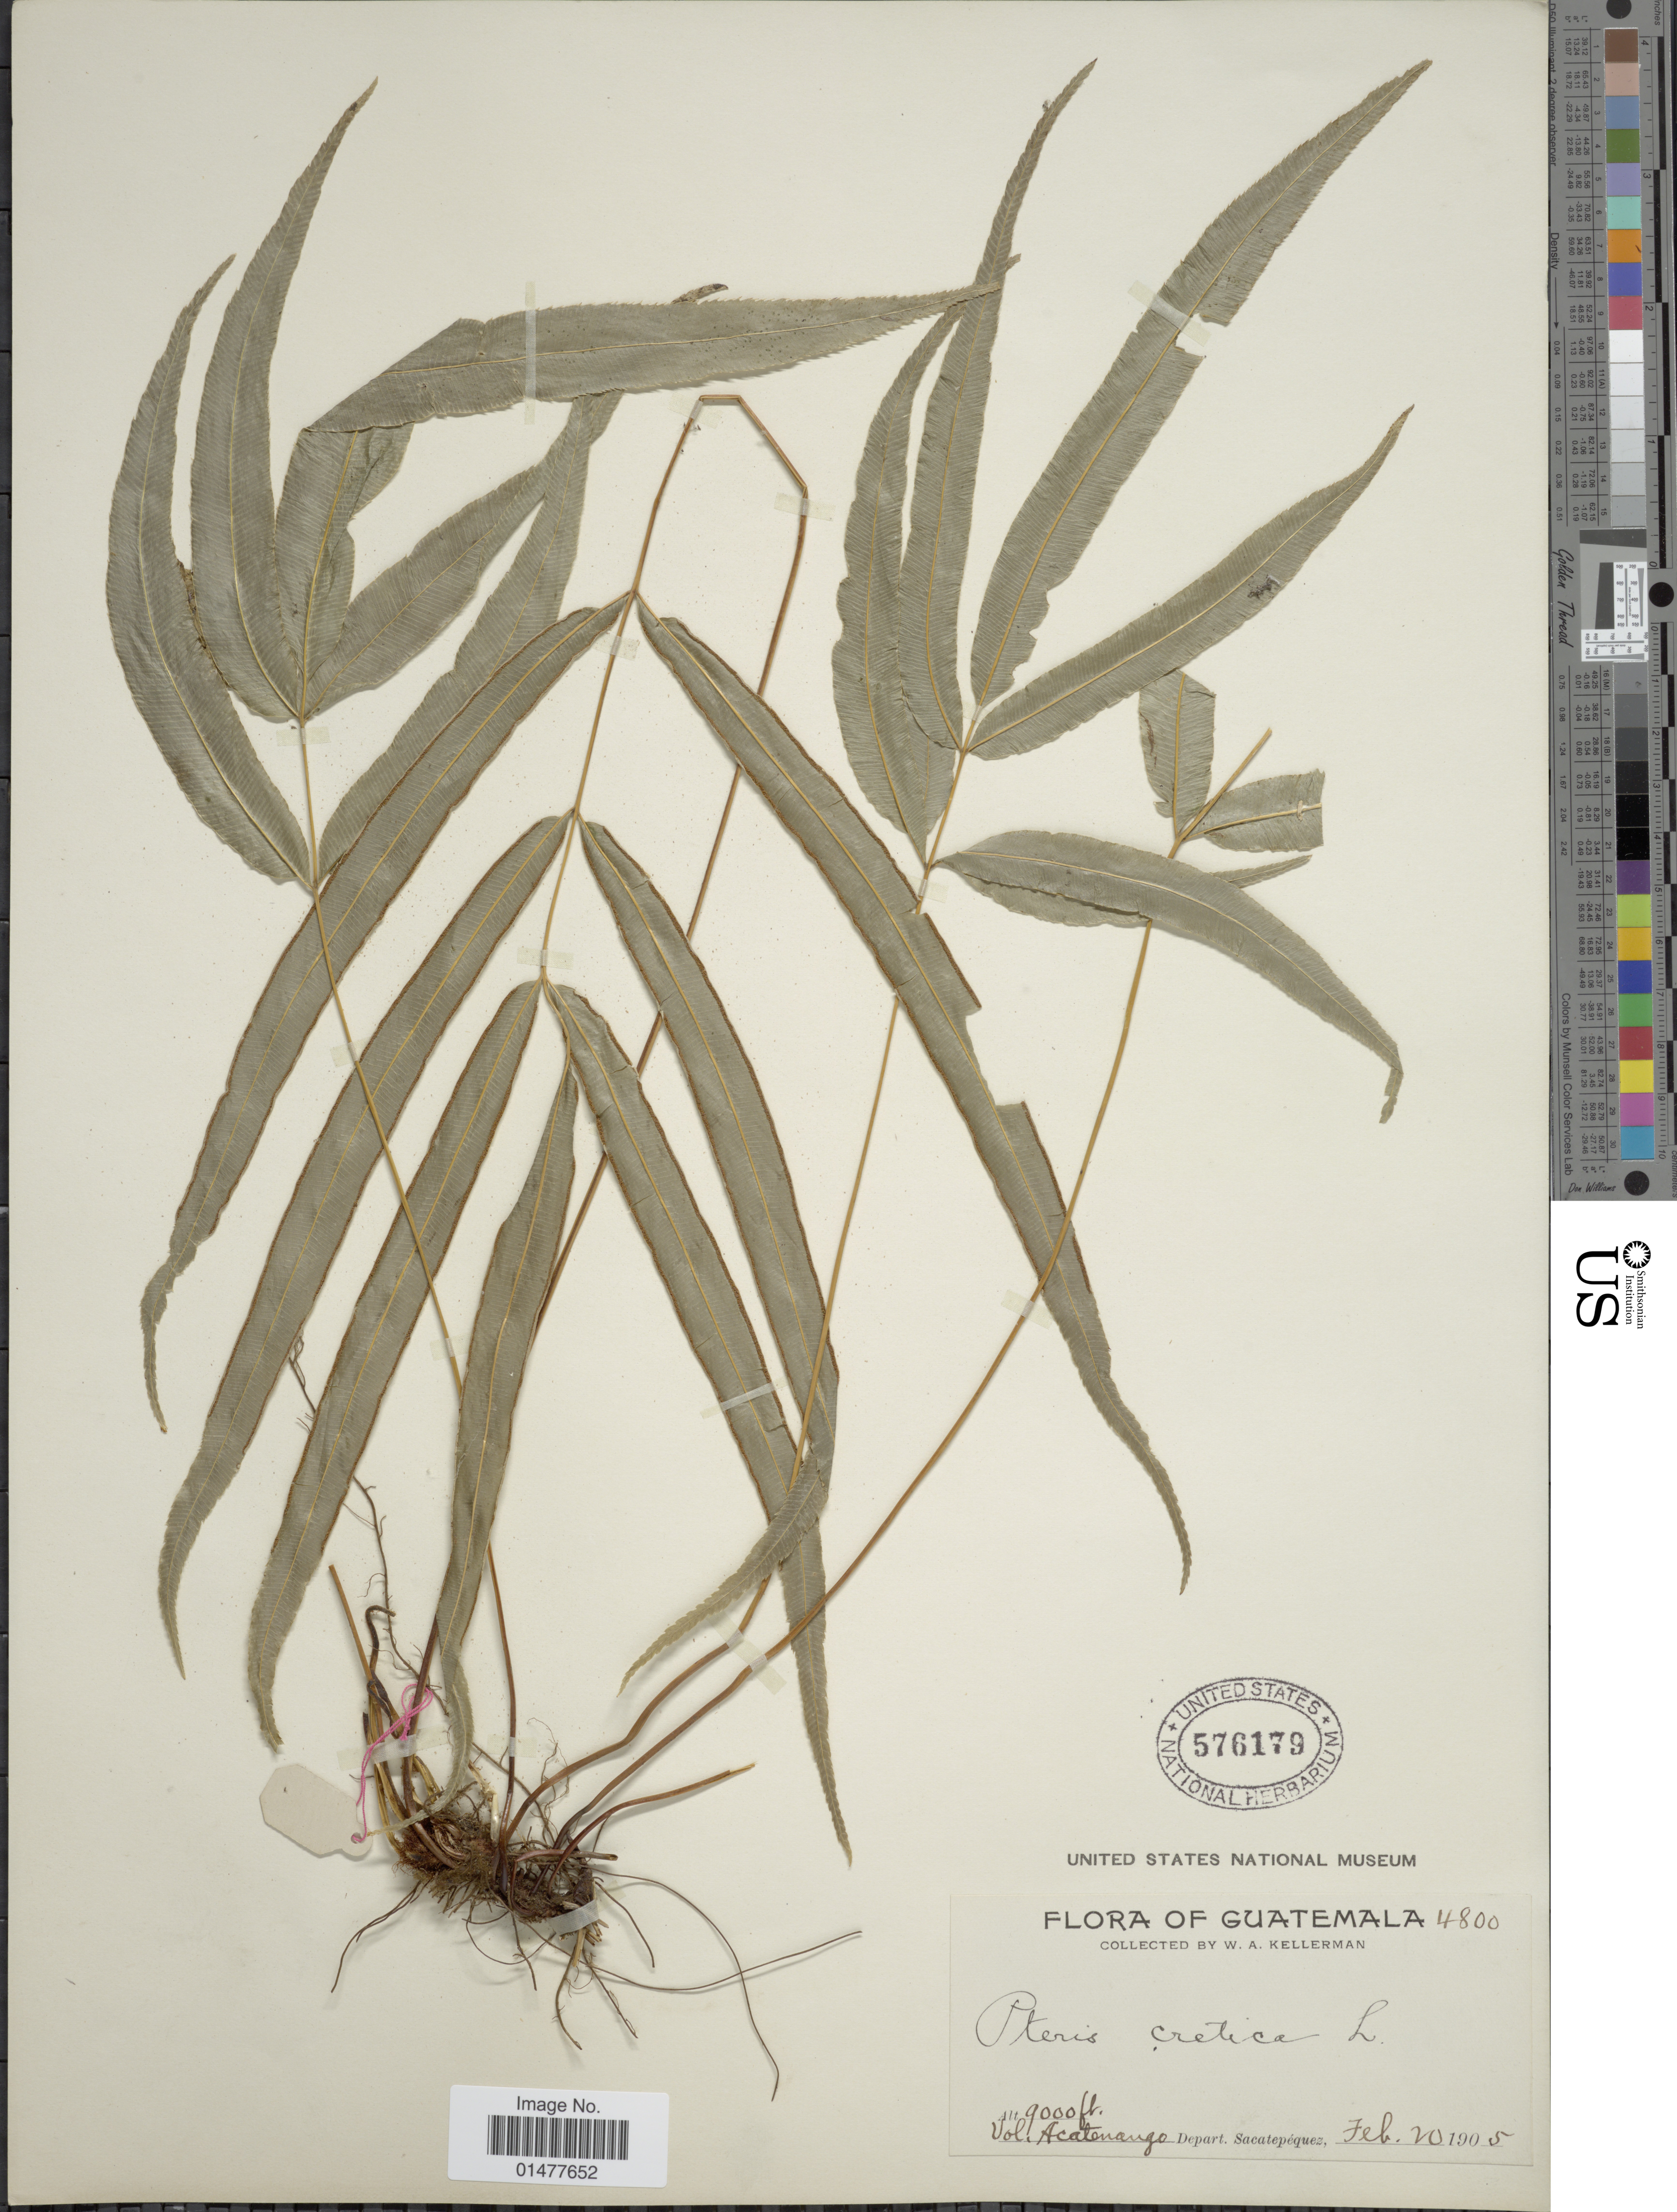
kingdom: Plantae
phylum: Tracheophyta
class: Polypodiopsida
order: Polypodiales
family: Pteridaceae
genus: Pteris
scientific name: Pteris cretica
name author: L.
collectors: W. Kellerman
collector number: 4800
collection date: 1905-02-20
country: Guatemala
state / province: Sacatepéquez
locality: Vol. Acatenango.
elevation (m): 2743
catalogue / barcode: US 576179